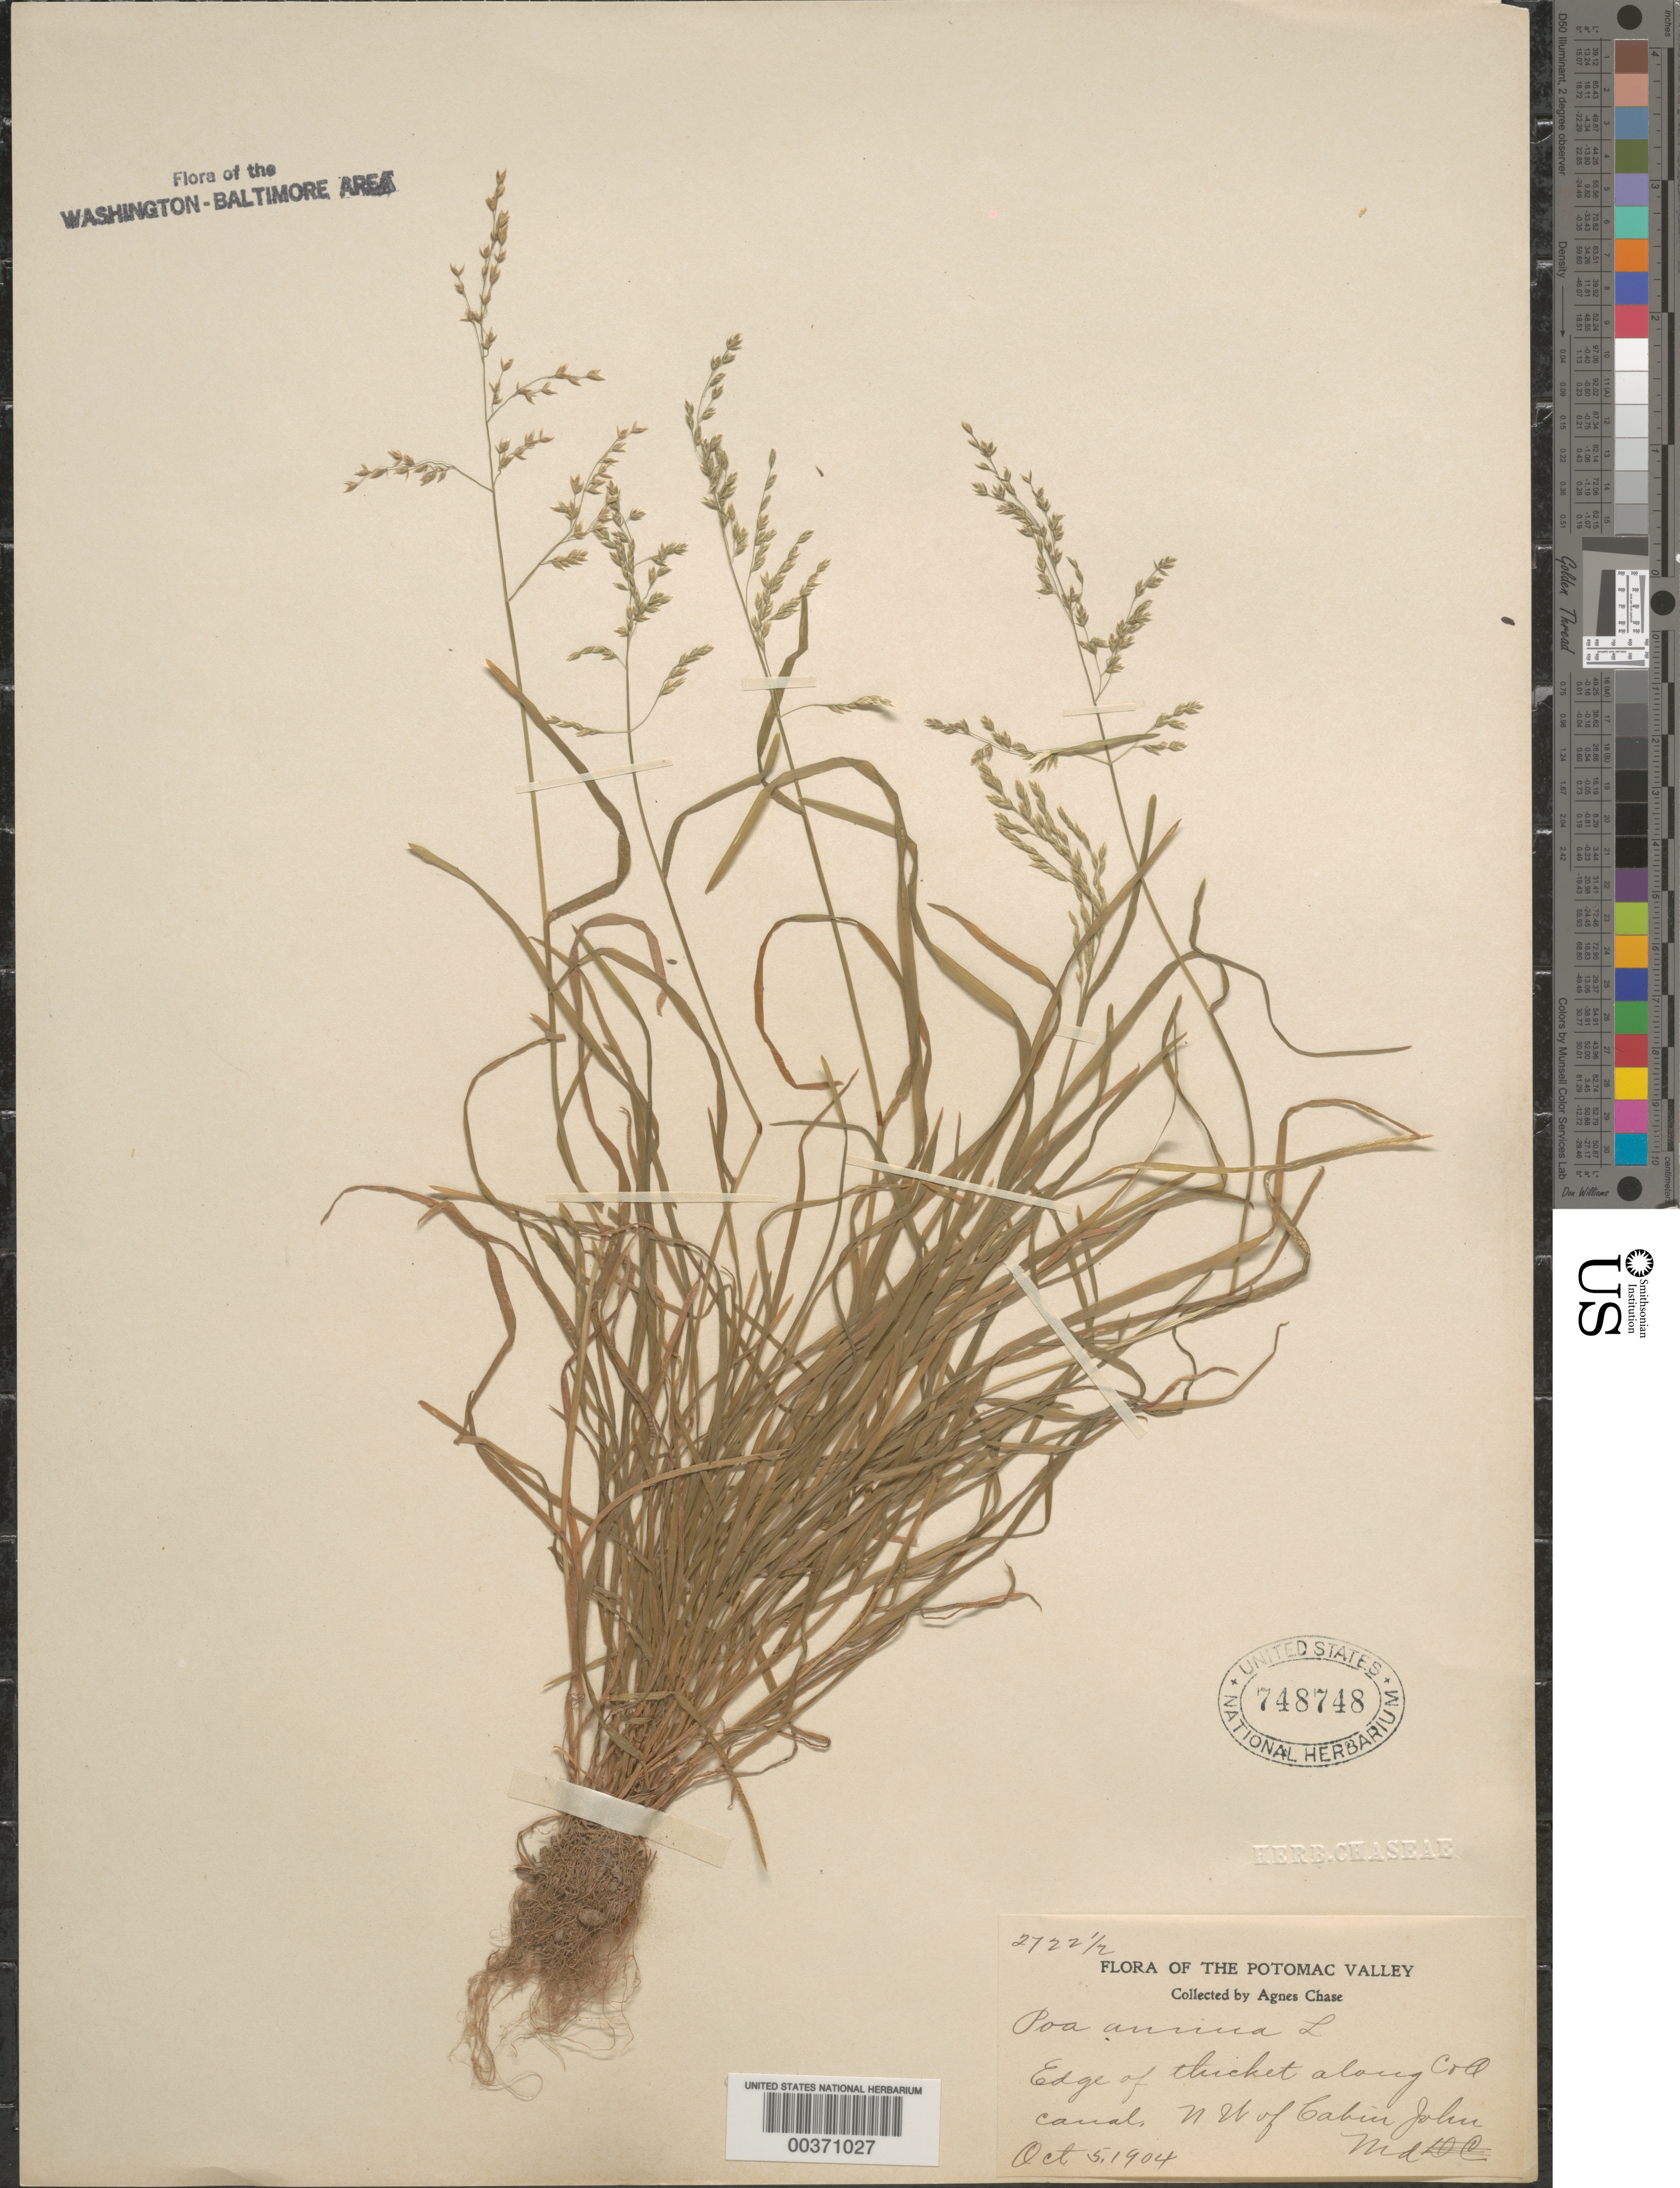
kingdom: Plantae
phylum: Tracheophyta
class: Liliopsida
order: Poales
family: Poaceae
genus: Poa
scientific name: Poa annua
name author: L.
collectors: A. Chase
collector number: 2722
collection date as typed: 05 Oct 1904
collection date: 1904-10-05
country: United States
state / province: Maryland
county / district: Montgomery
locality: NW of Cabin John C. & O. Canal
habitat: Edge of thicket along college canal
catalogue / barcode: US 748748